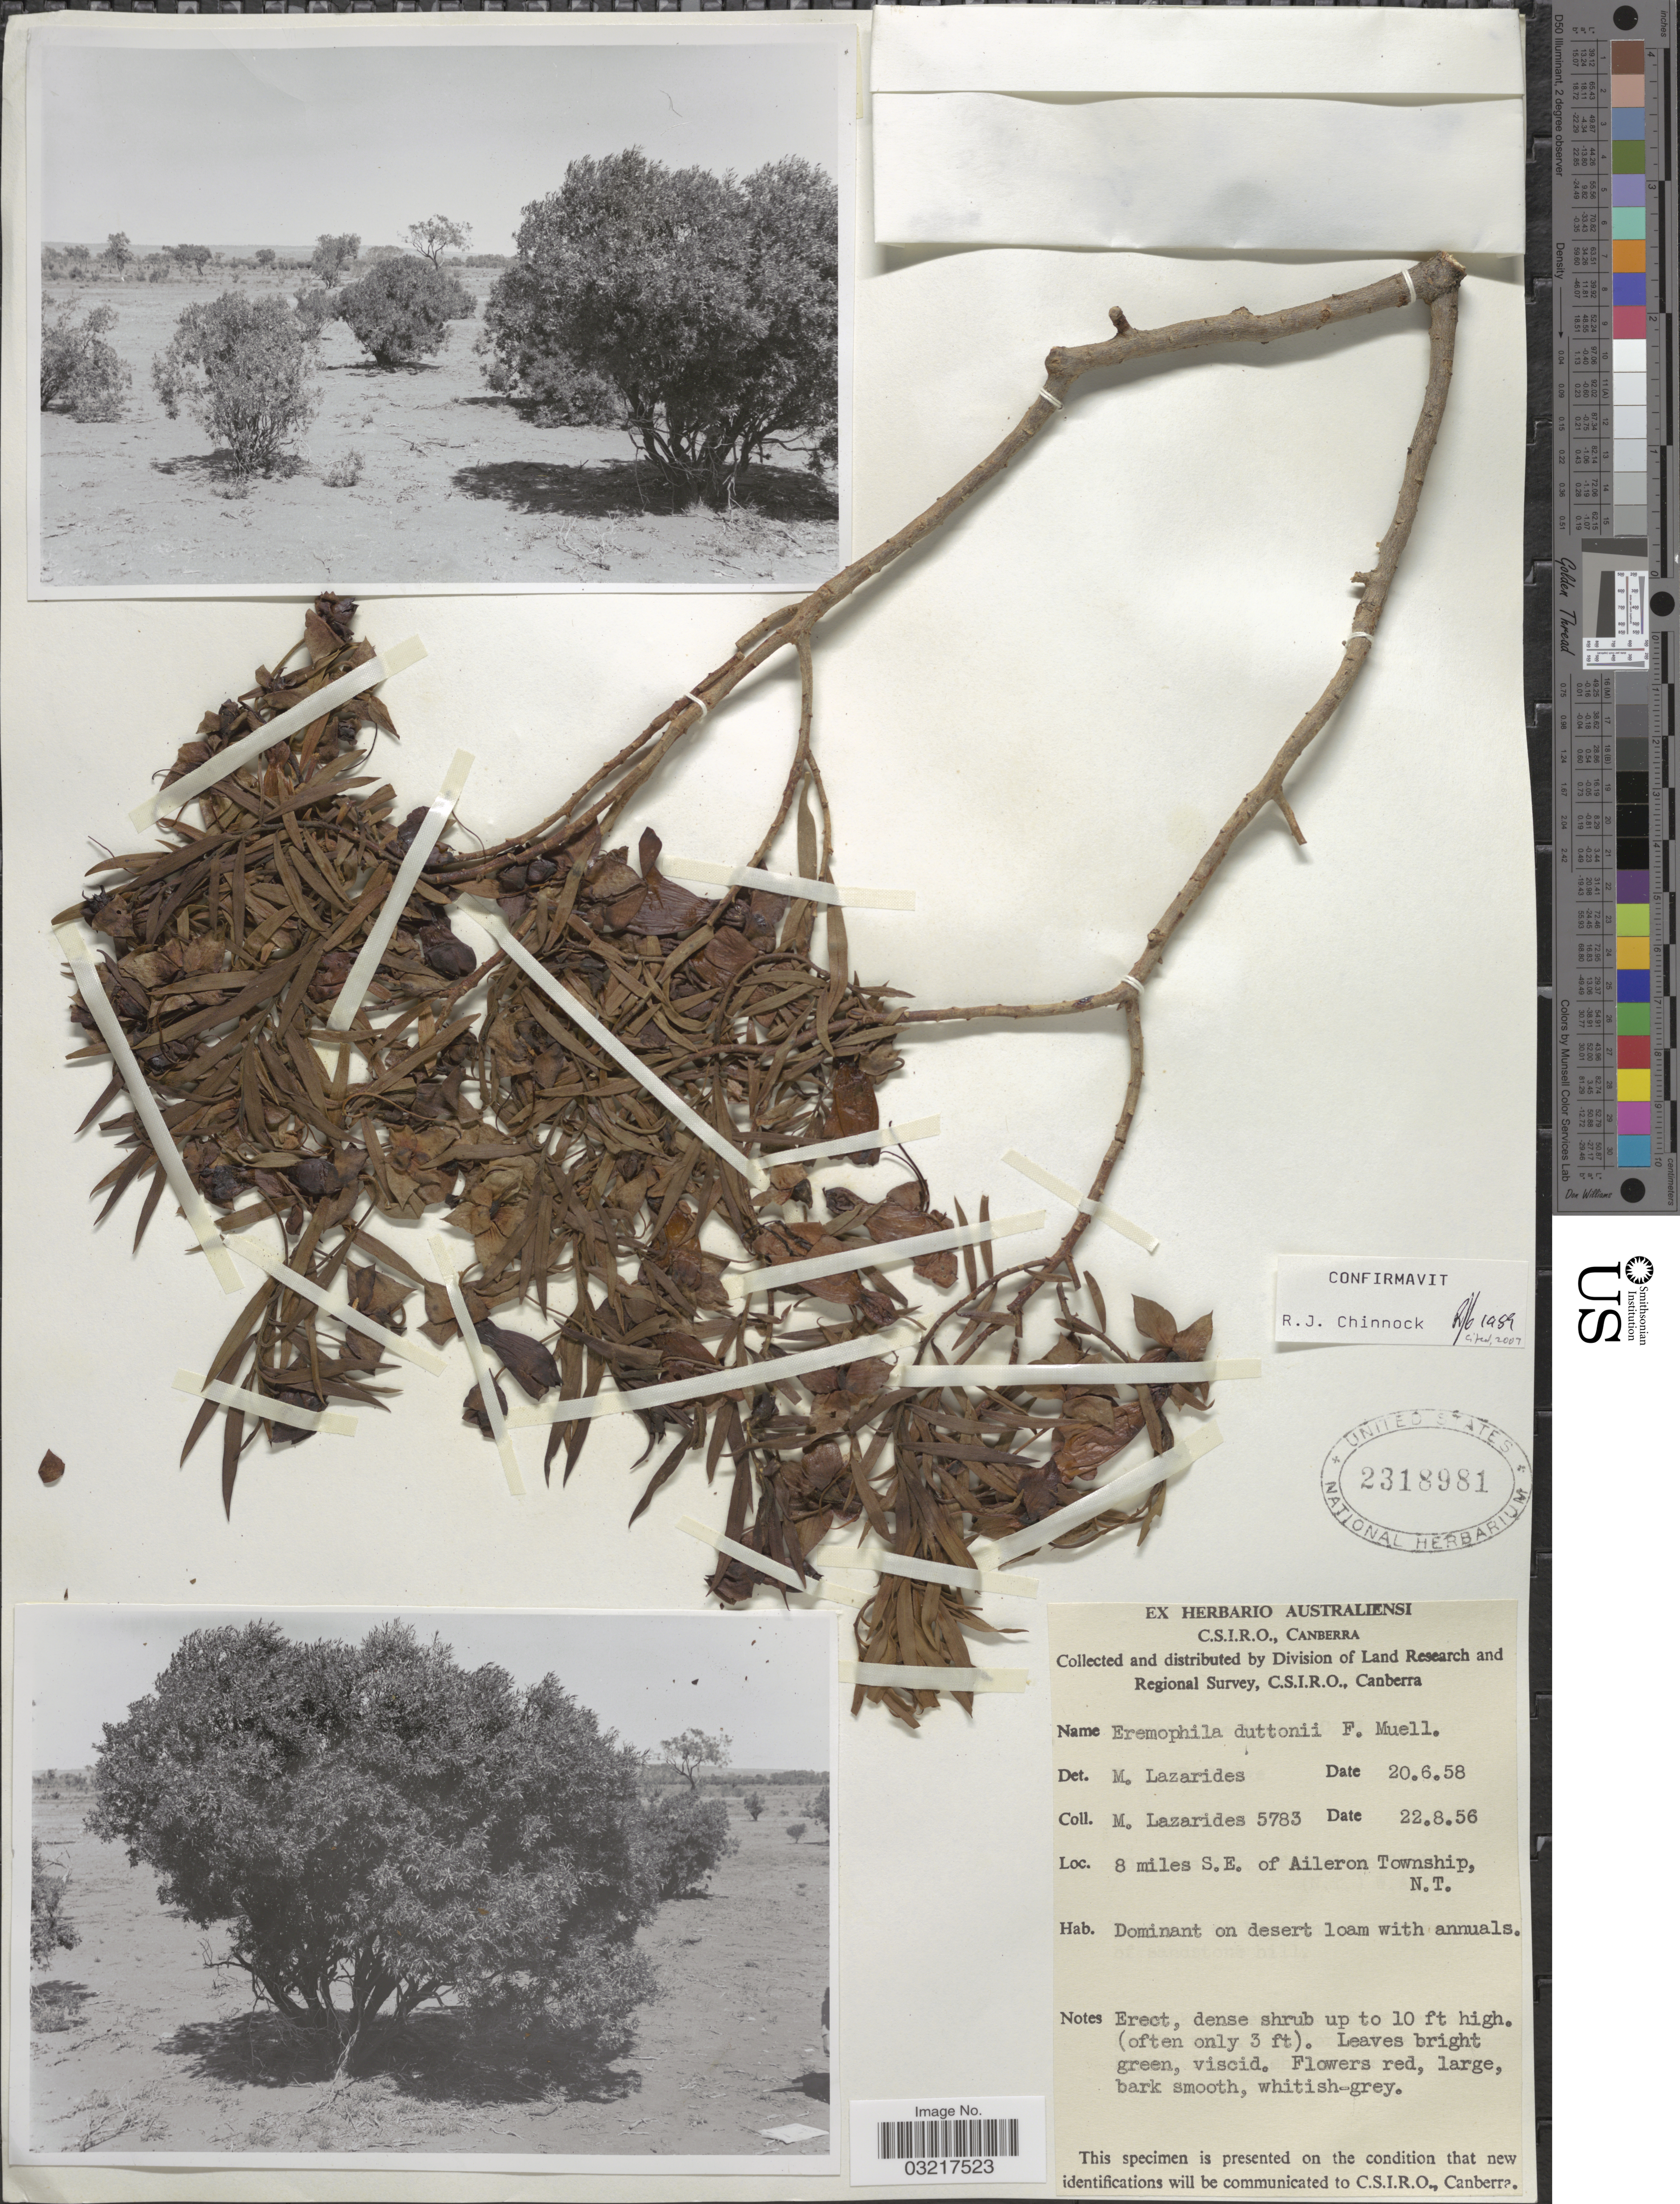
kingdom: Plantae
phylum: Tracheophyta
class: Magnoliopsida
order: Lamiales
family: Scrophulariaceae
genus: Eremophila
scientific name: Eremophila duttonii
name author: F. Muell.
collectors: M. Lazarides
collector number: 5783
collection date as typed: Transcribed d/m/y: 22/8/56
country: Australia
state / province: Northern Territory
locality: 8 miles S.E. of Aileron Township, N.T.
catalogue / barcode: US 2318981